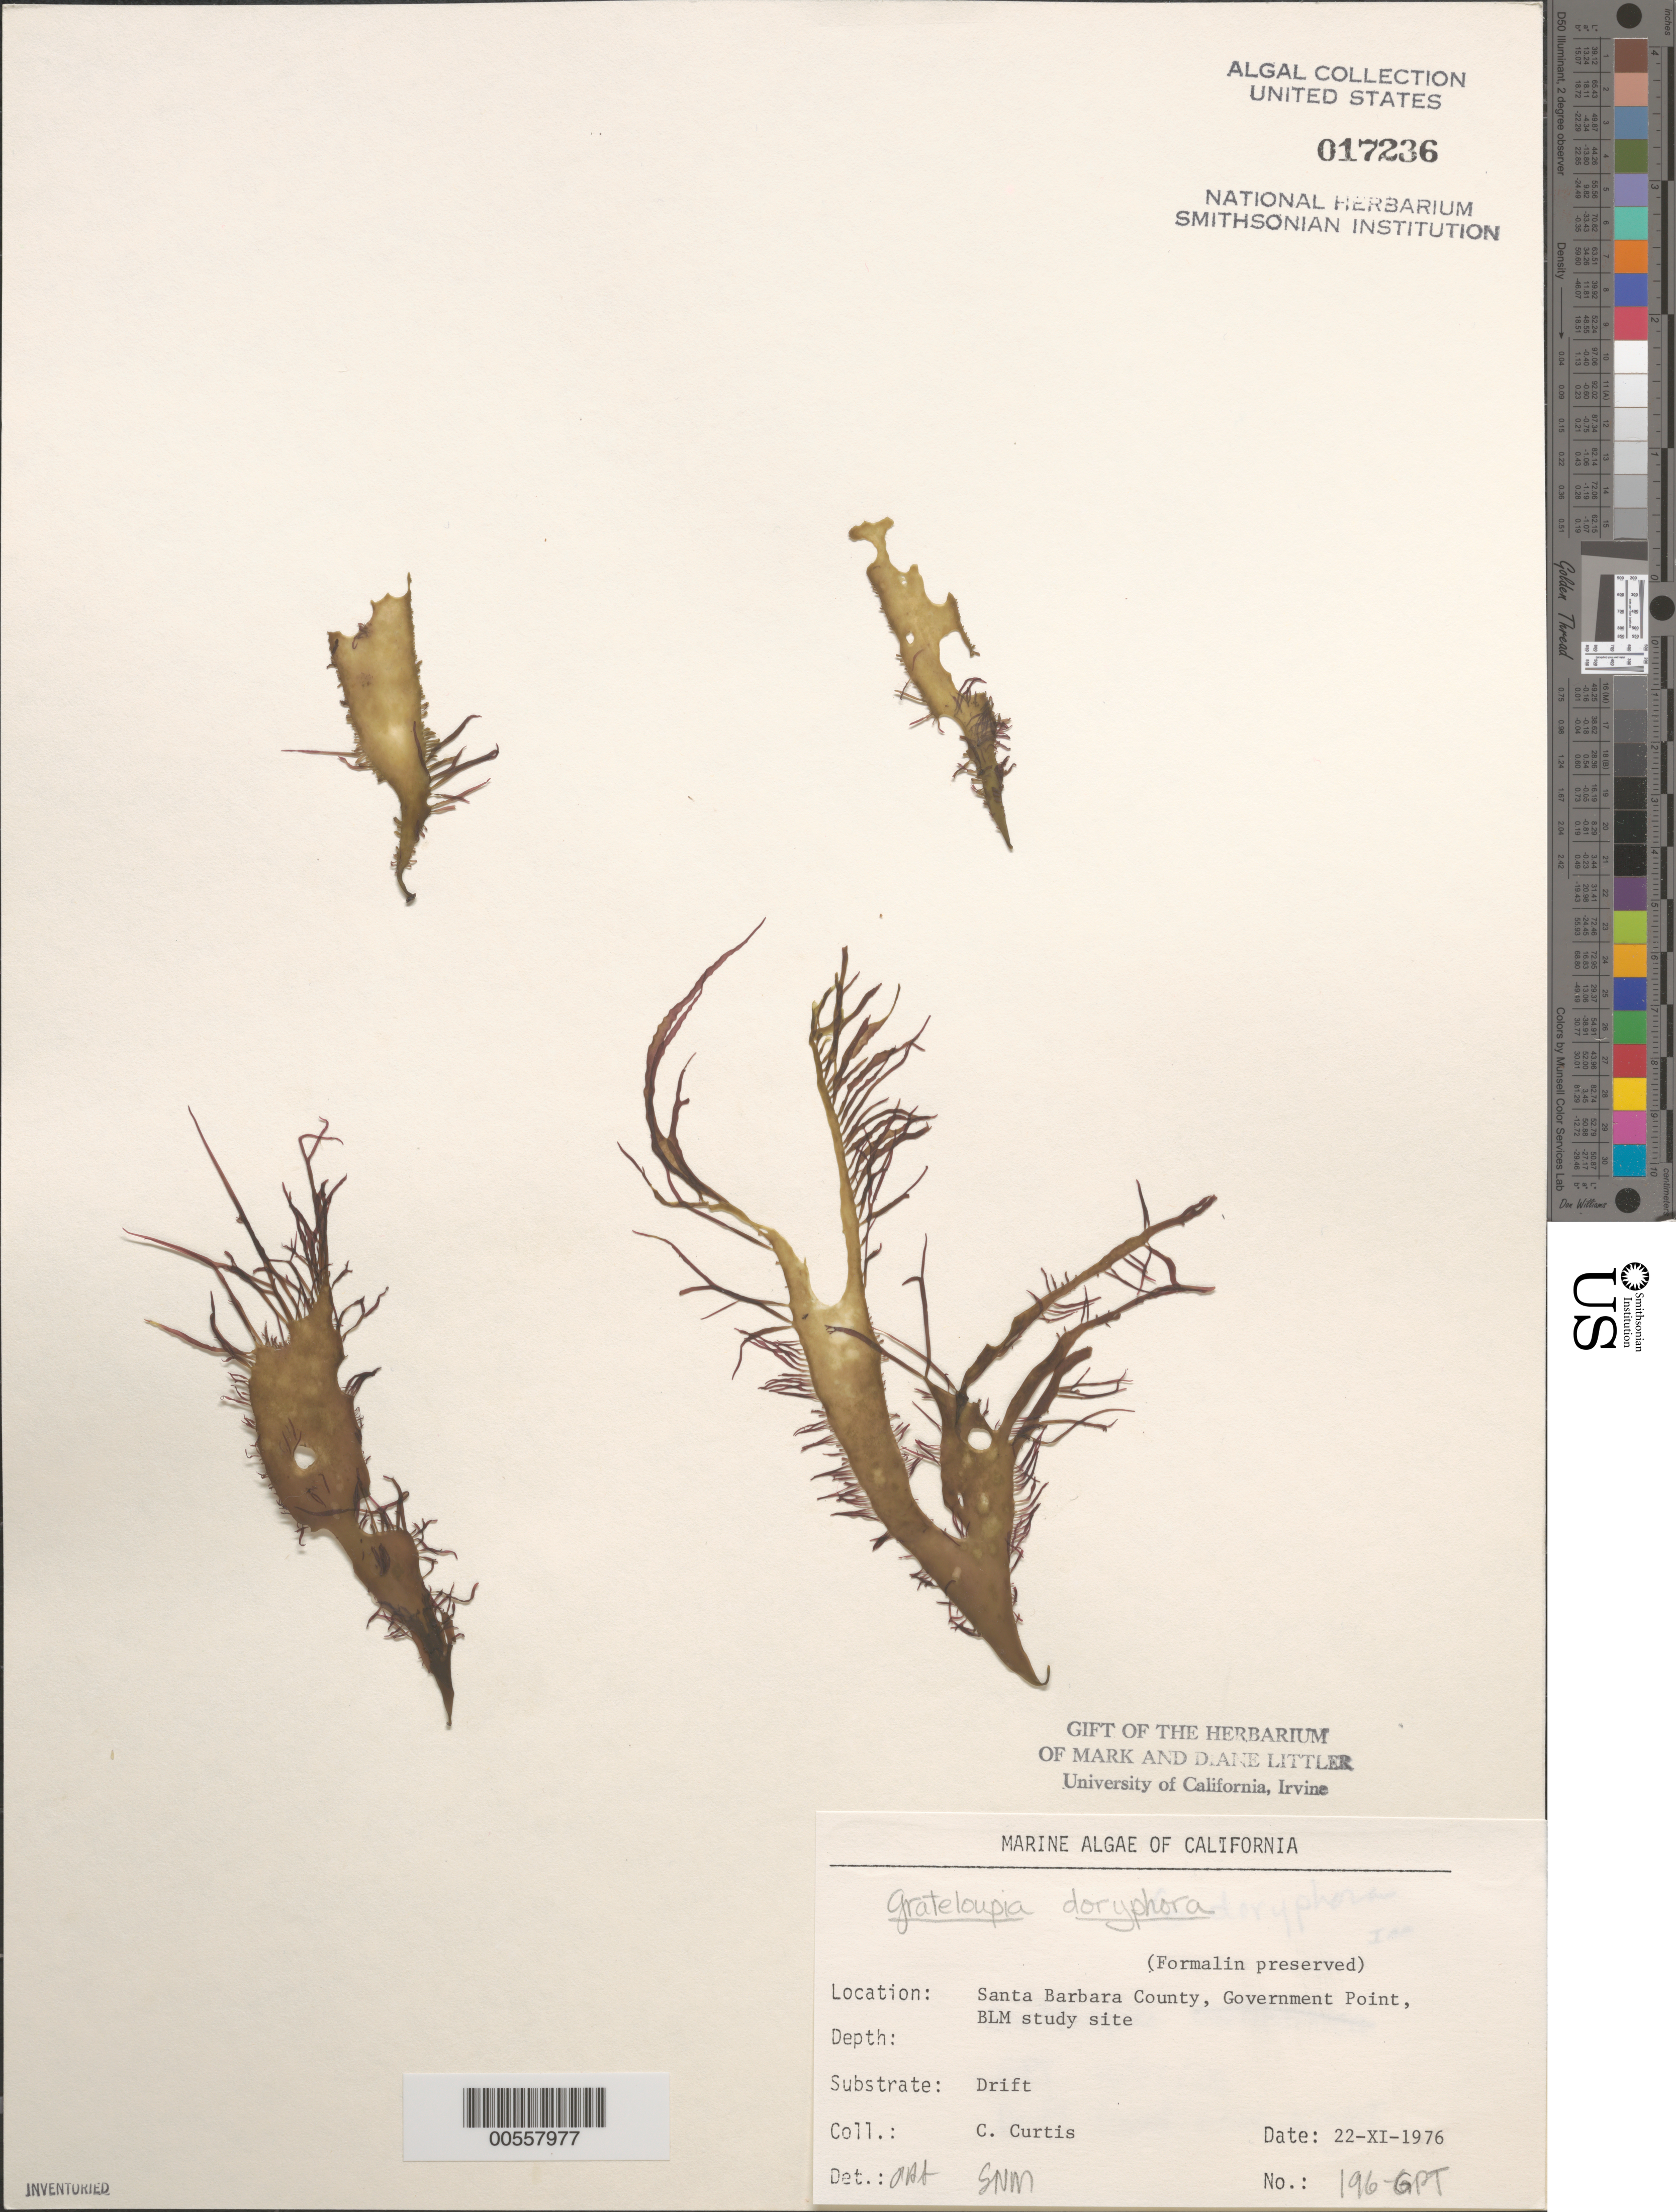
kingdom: Plantae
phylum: Rhodophyta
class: Florideophyceae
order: Halymeniales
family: Halymeniaceae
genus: Grateloupia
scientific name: Grateloupia doryphora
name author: (Mont.) Howe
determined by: Sims, Robert H.; Murray, S. N.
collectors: C. Curtis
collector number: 196-gpt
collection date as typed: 22 Nov 1976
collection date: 1976-11-22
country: United States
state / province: California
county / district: Santa Barbara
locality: Government Point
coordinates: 34 26'31"N, 120 24'06"W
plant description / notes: BLM-SOCALBIGHT Rocky Intertidal Survey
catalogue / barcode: US 17236